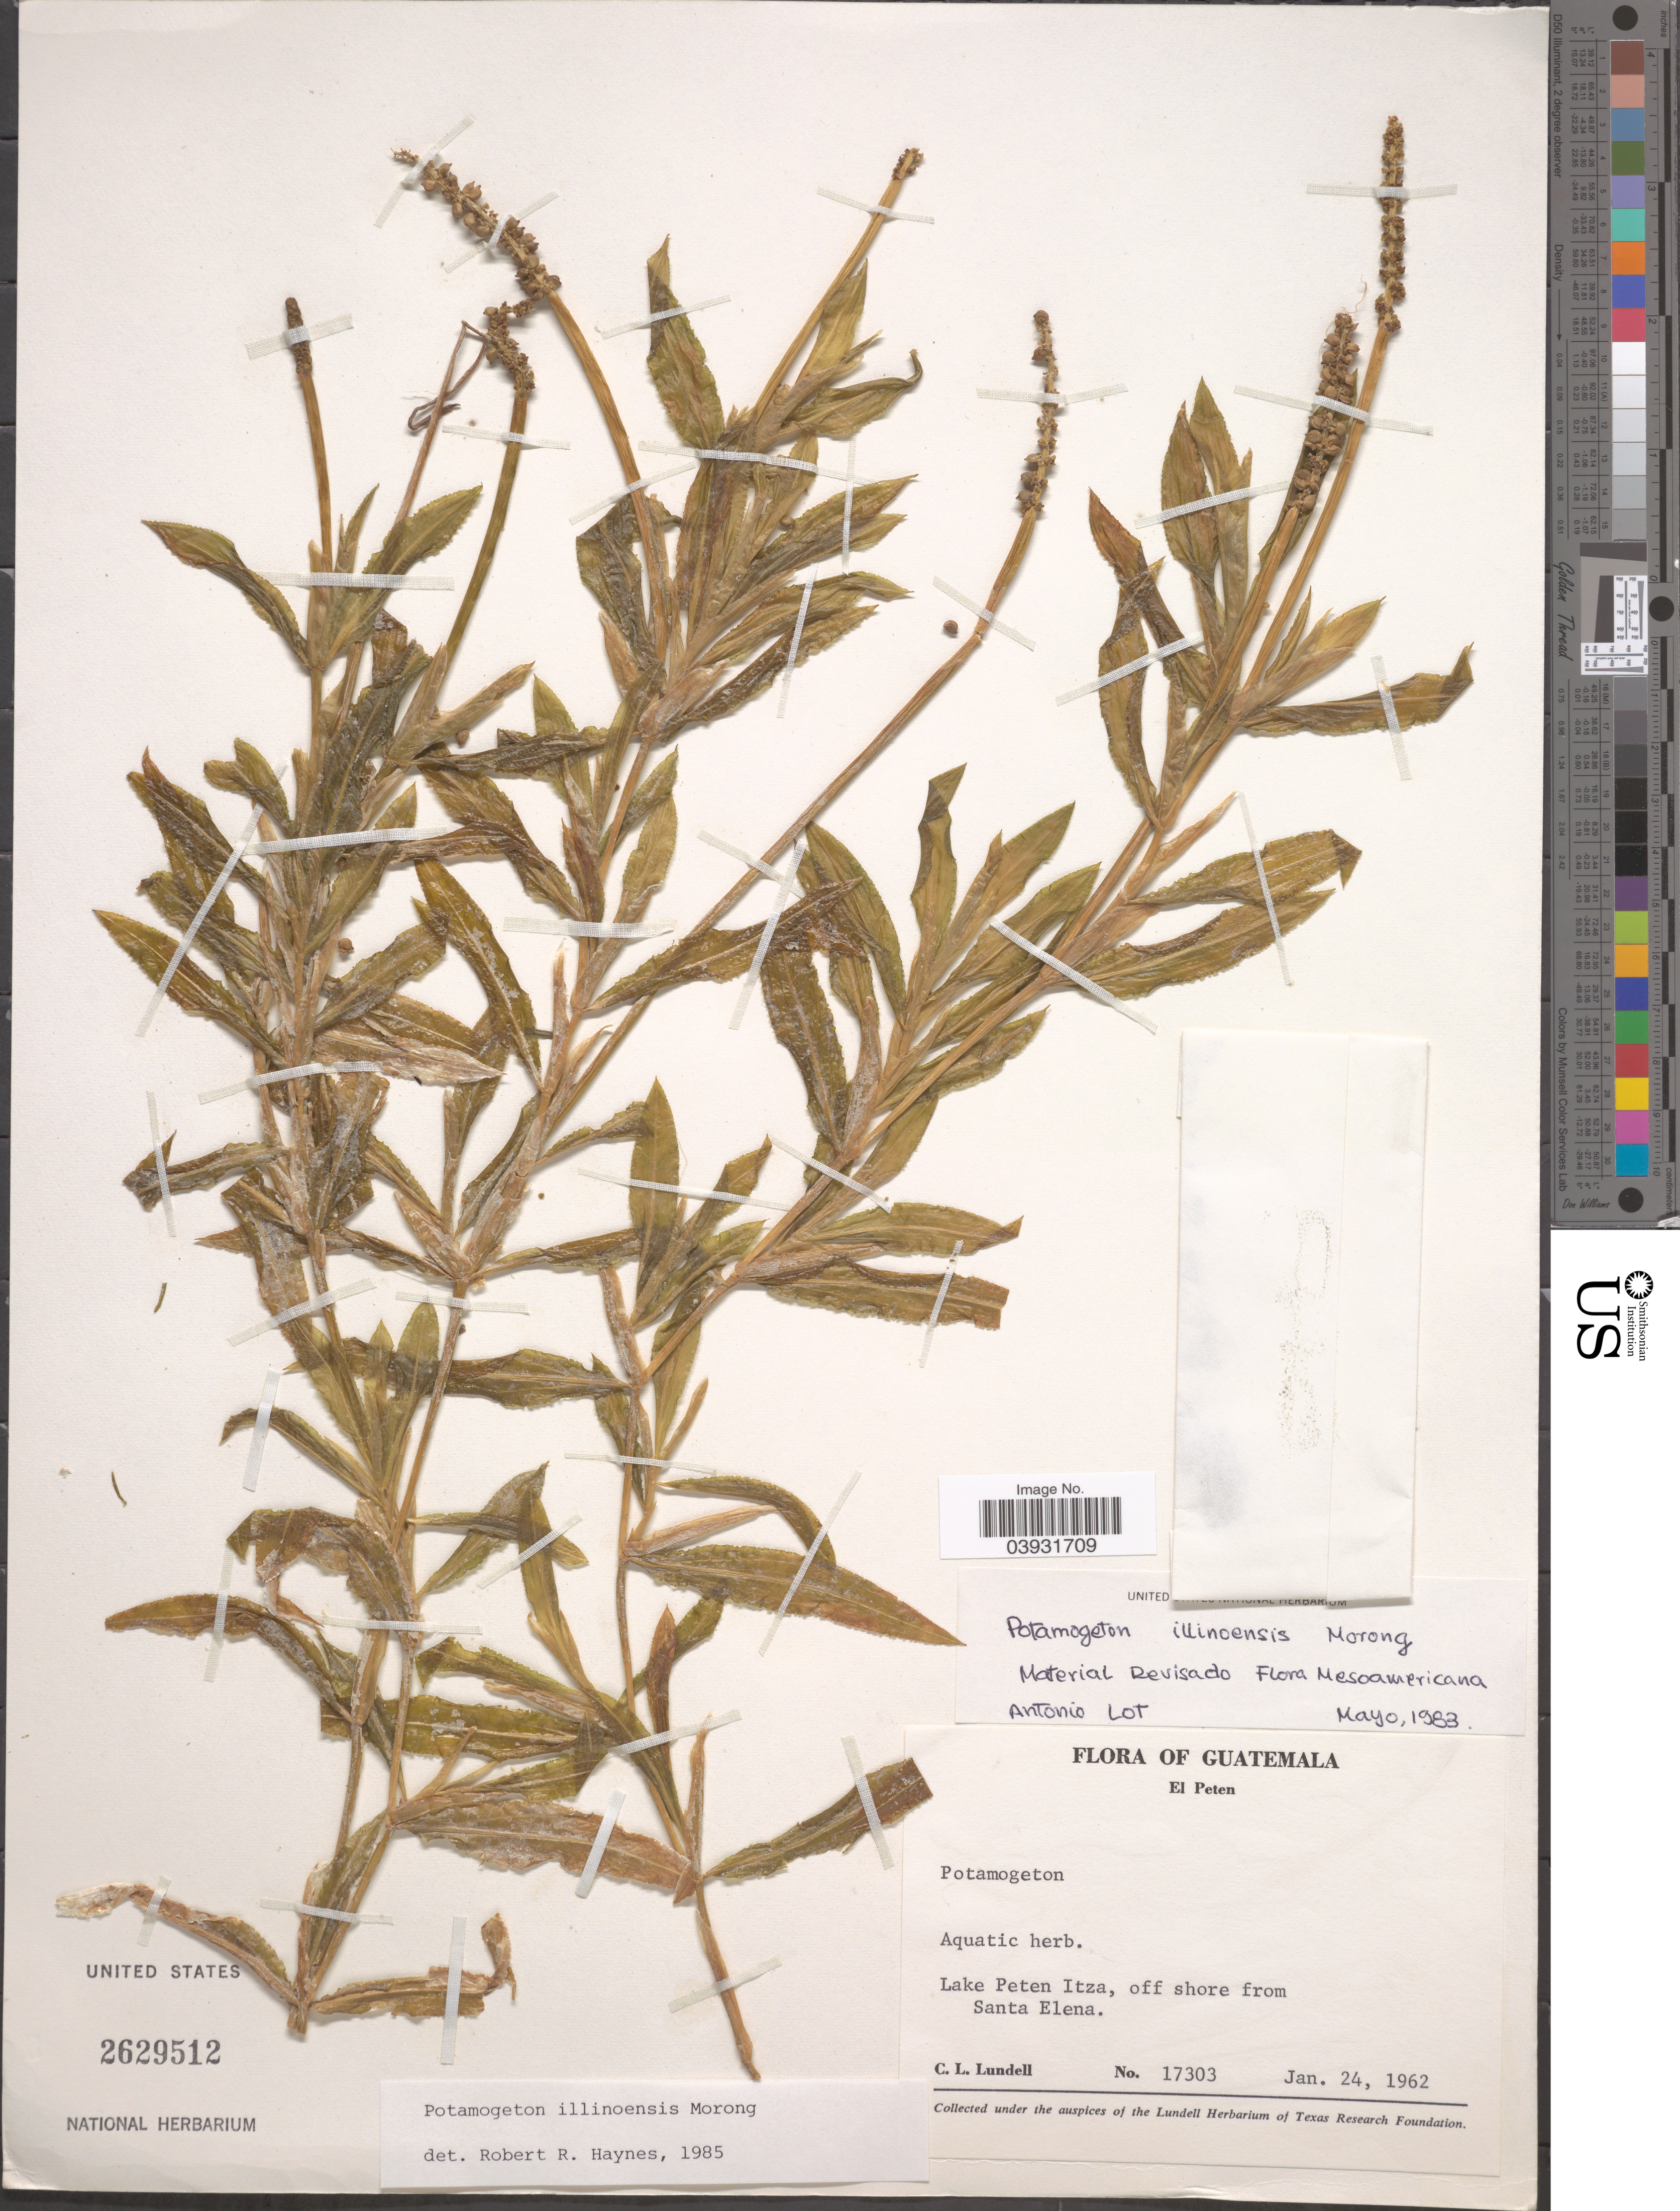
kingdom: Plantae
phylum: Tracheophyta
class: Liliopsida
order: Alismatales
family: Potamogetonaceae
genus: Potamogeton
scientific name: Potamogeton illinoensis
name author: Morong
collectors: C. L. Lundell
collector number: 17303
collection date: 1962-01-24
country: Guatemala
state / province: El Peten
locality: Lake Peten Itza, off shore from Santa Elena.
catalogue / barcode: US 2629512